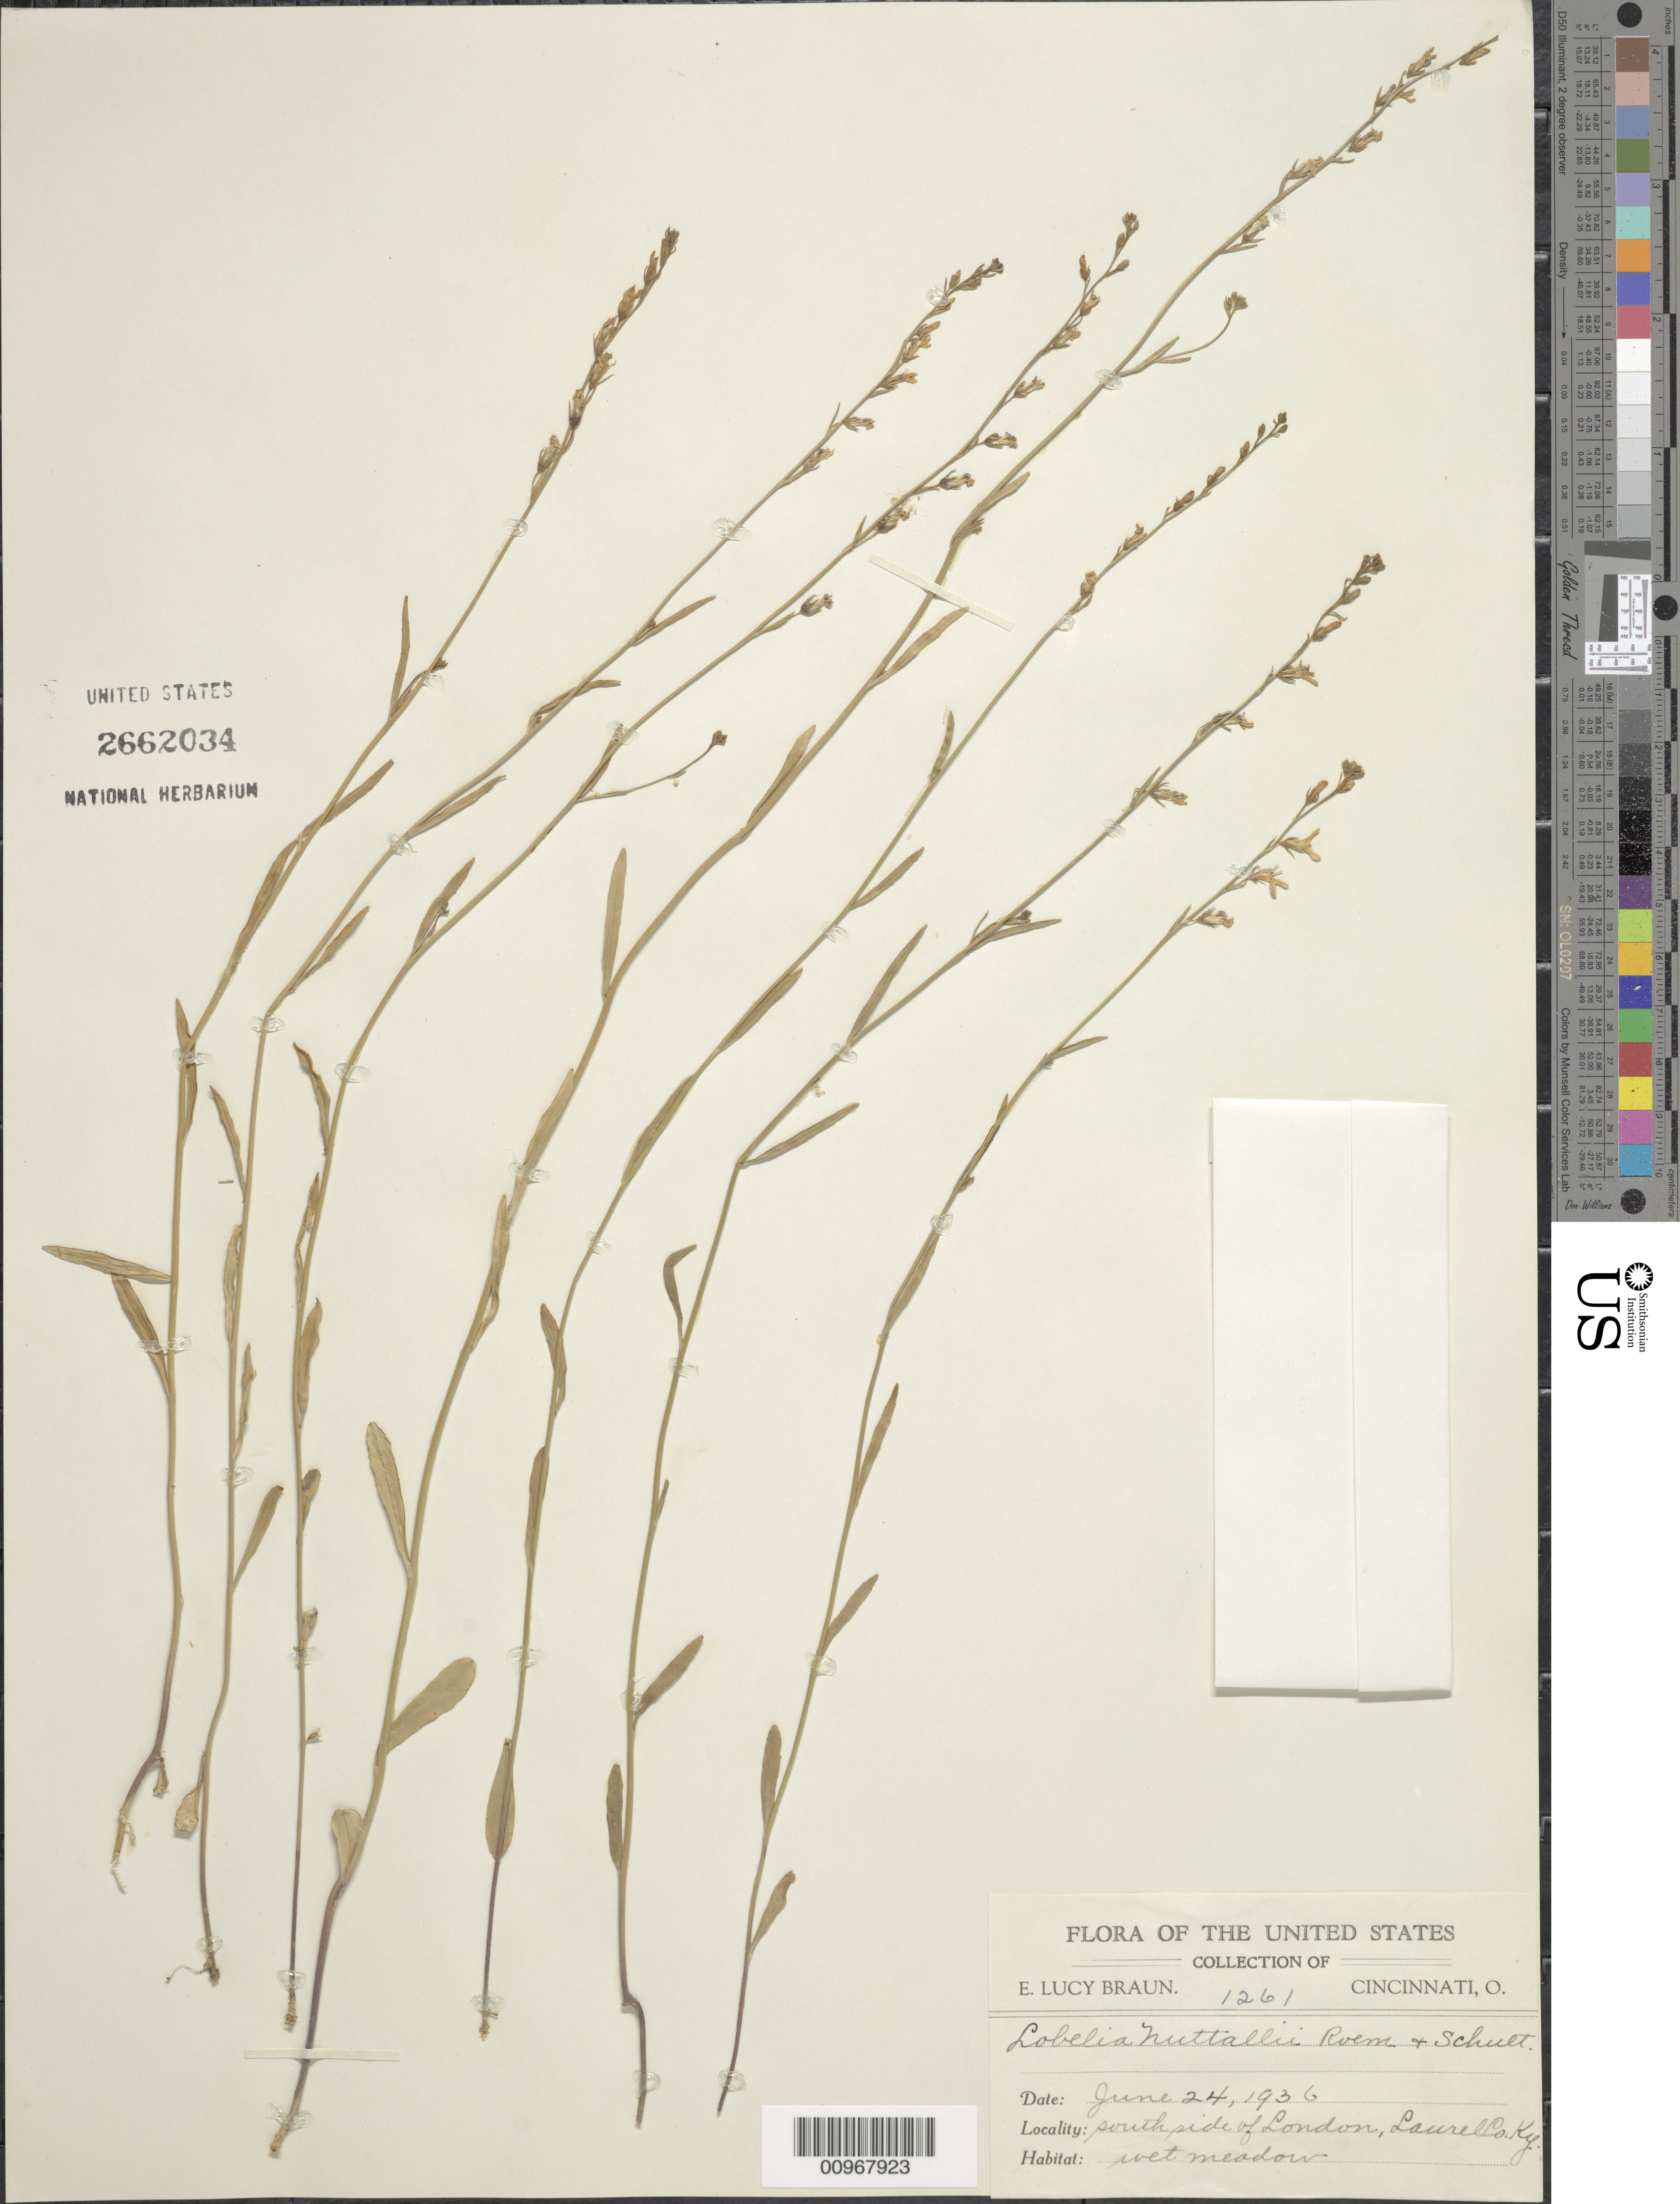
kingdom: Plantae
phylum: Tracheophyta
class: Magnoliopsida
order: Asterales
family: Campanulaceae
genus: Lobelia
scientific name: Lobelia nuttallii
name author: Schult.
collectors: E. L. Braun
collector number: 1261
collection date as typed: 24 Jun 1936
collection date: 1936-06-24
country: United States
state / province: Kentucky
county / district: Laurel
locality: South side of London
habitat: wet meadow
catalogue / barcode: US 2662034